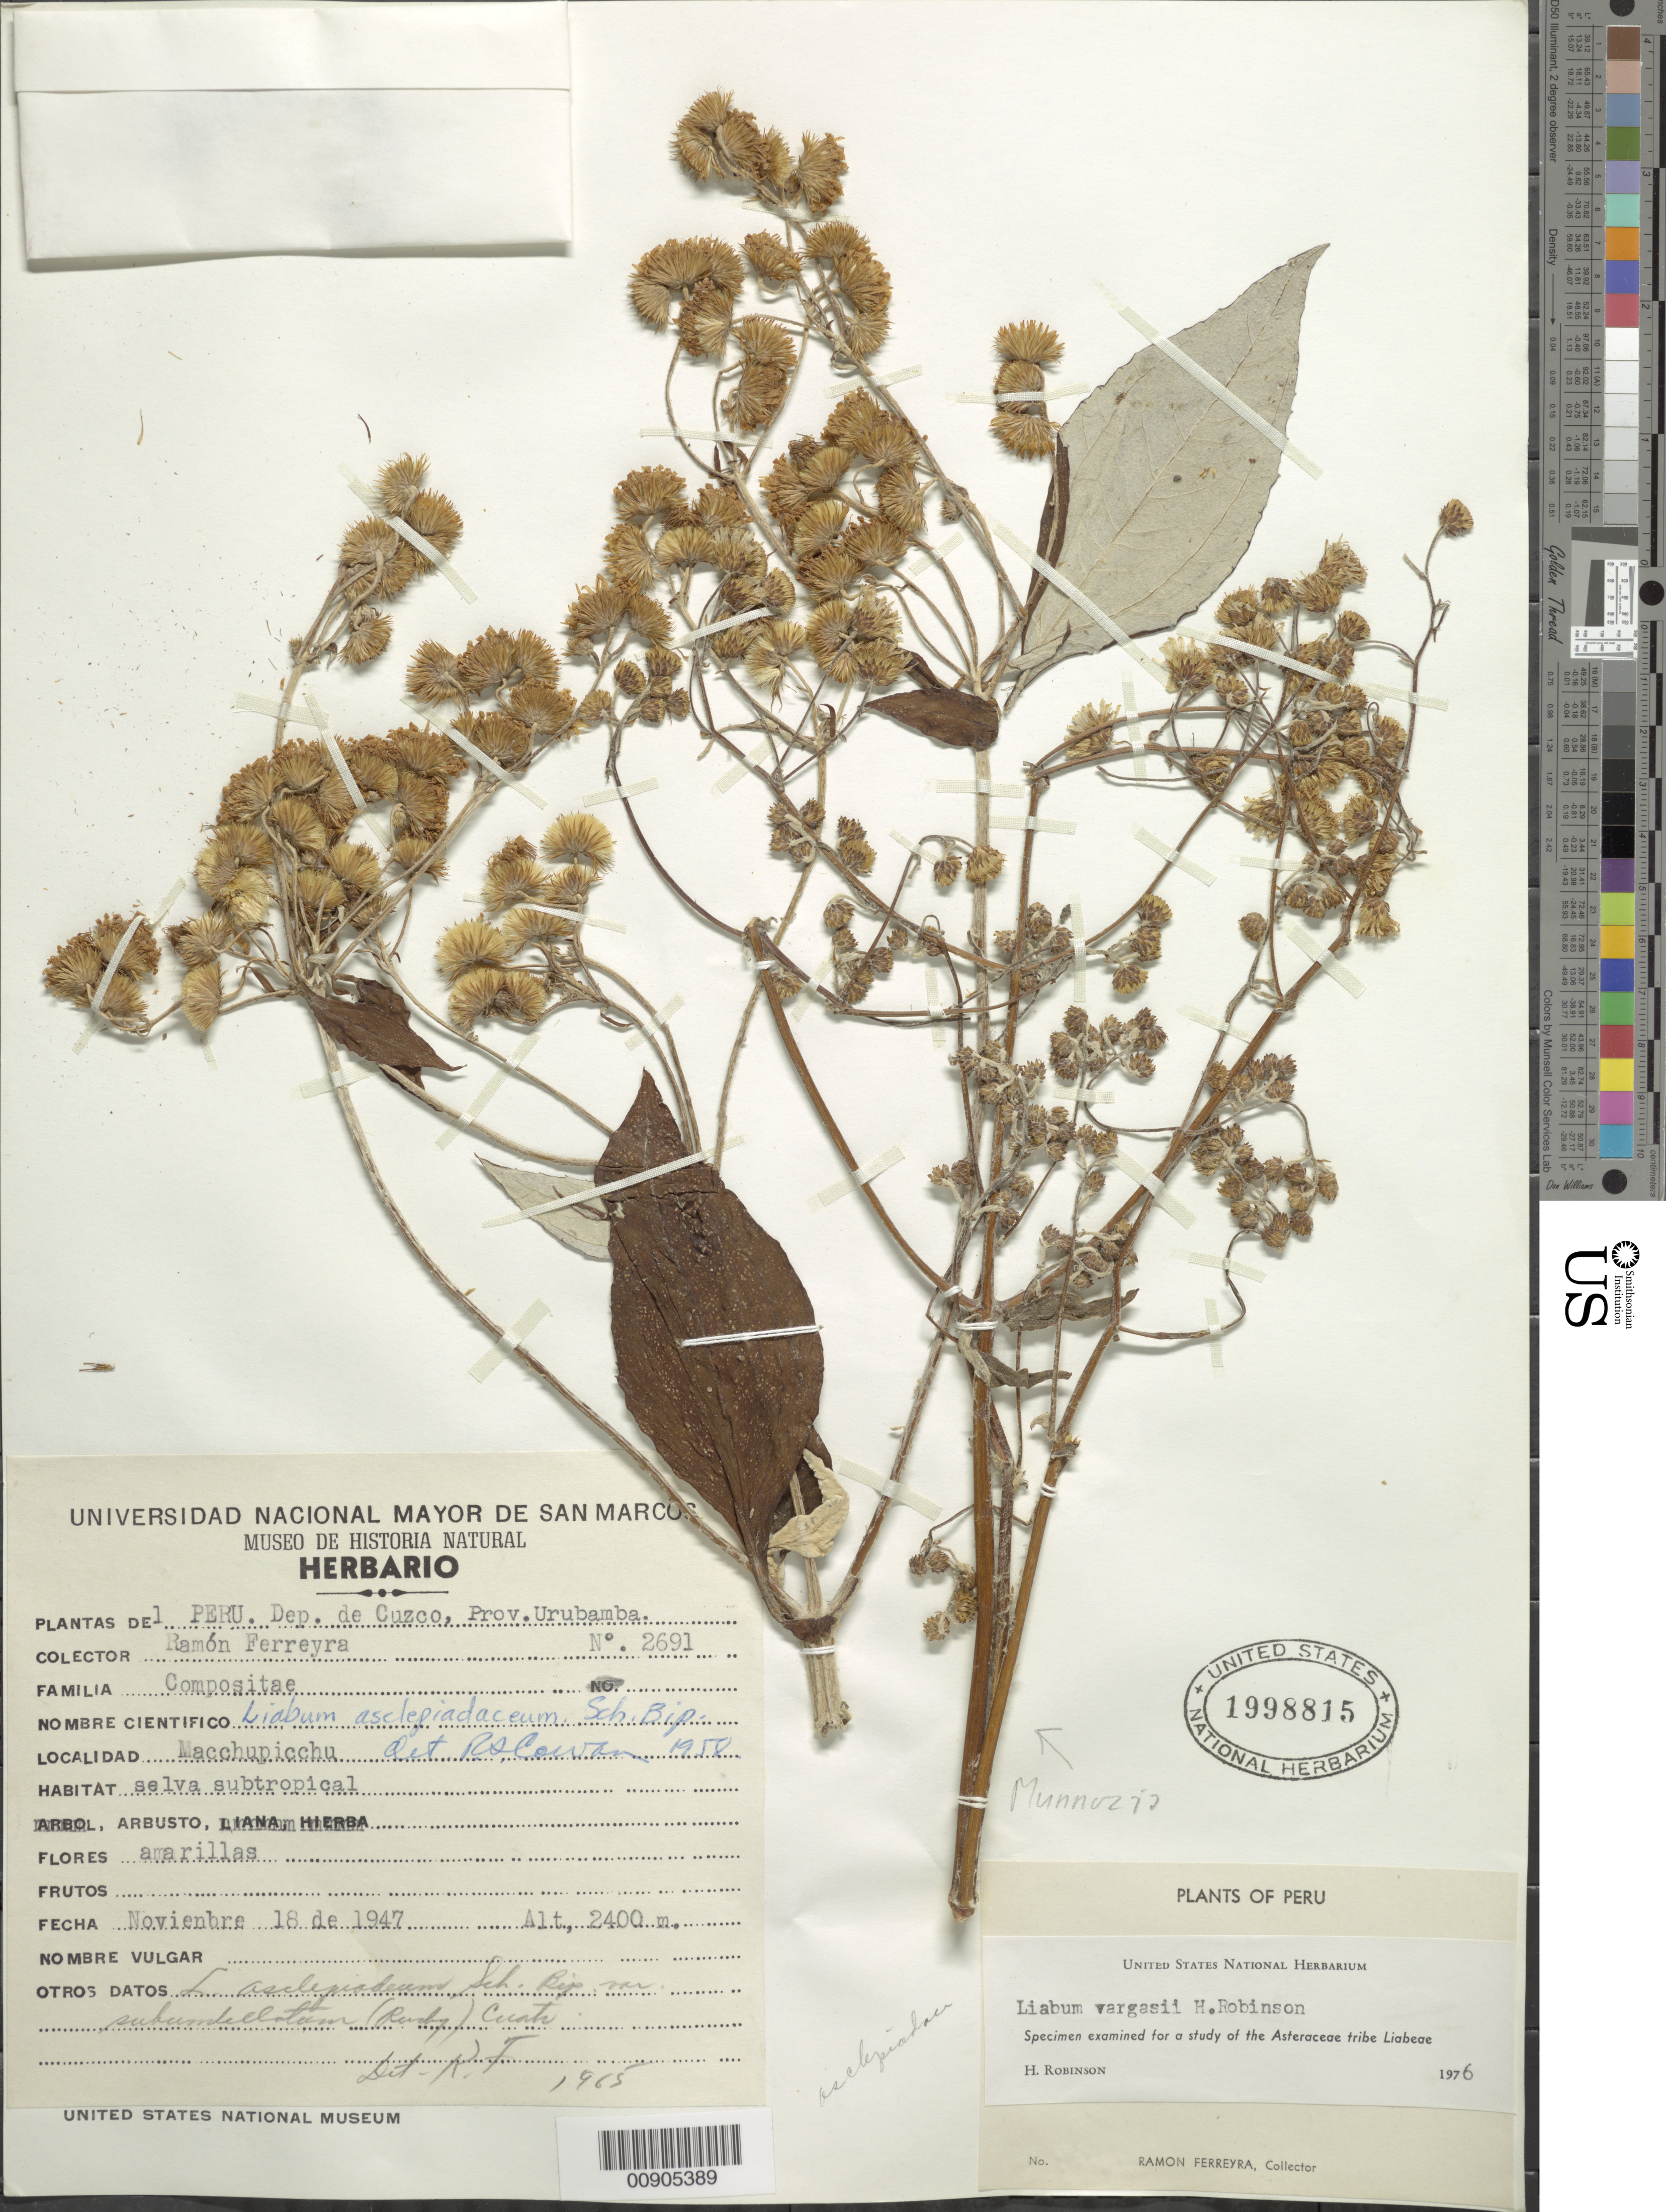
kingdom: Plantae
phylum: Tracheophyta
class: Magnoliopsida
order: Asterales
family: Asteraceae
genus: Liabum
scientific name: Liabum vargasii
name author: H. Rob.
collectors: R. A. Ferreyra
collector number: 2691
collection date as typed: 18 November 1947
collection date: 1947-11-18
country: Peru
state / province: Cusco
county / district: Urubamba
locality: Macchu Picchu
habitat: Selva subtropical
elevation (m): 2400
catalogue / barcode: US 1998815